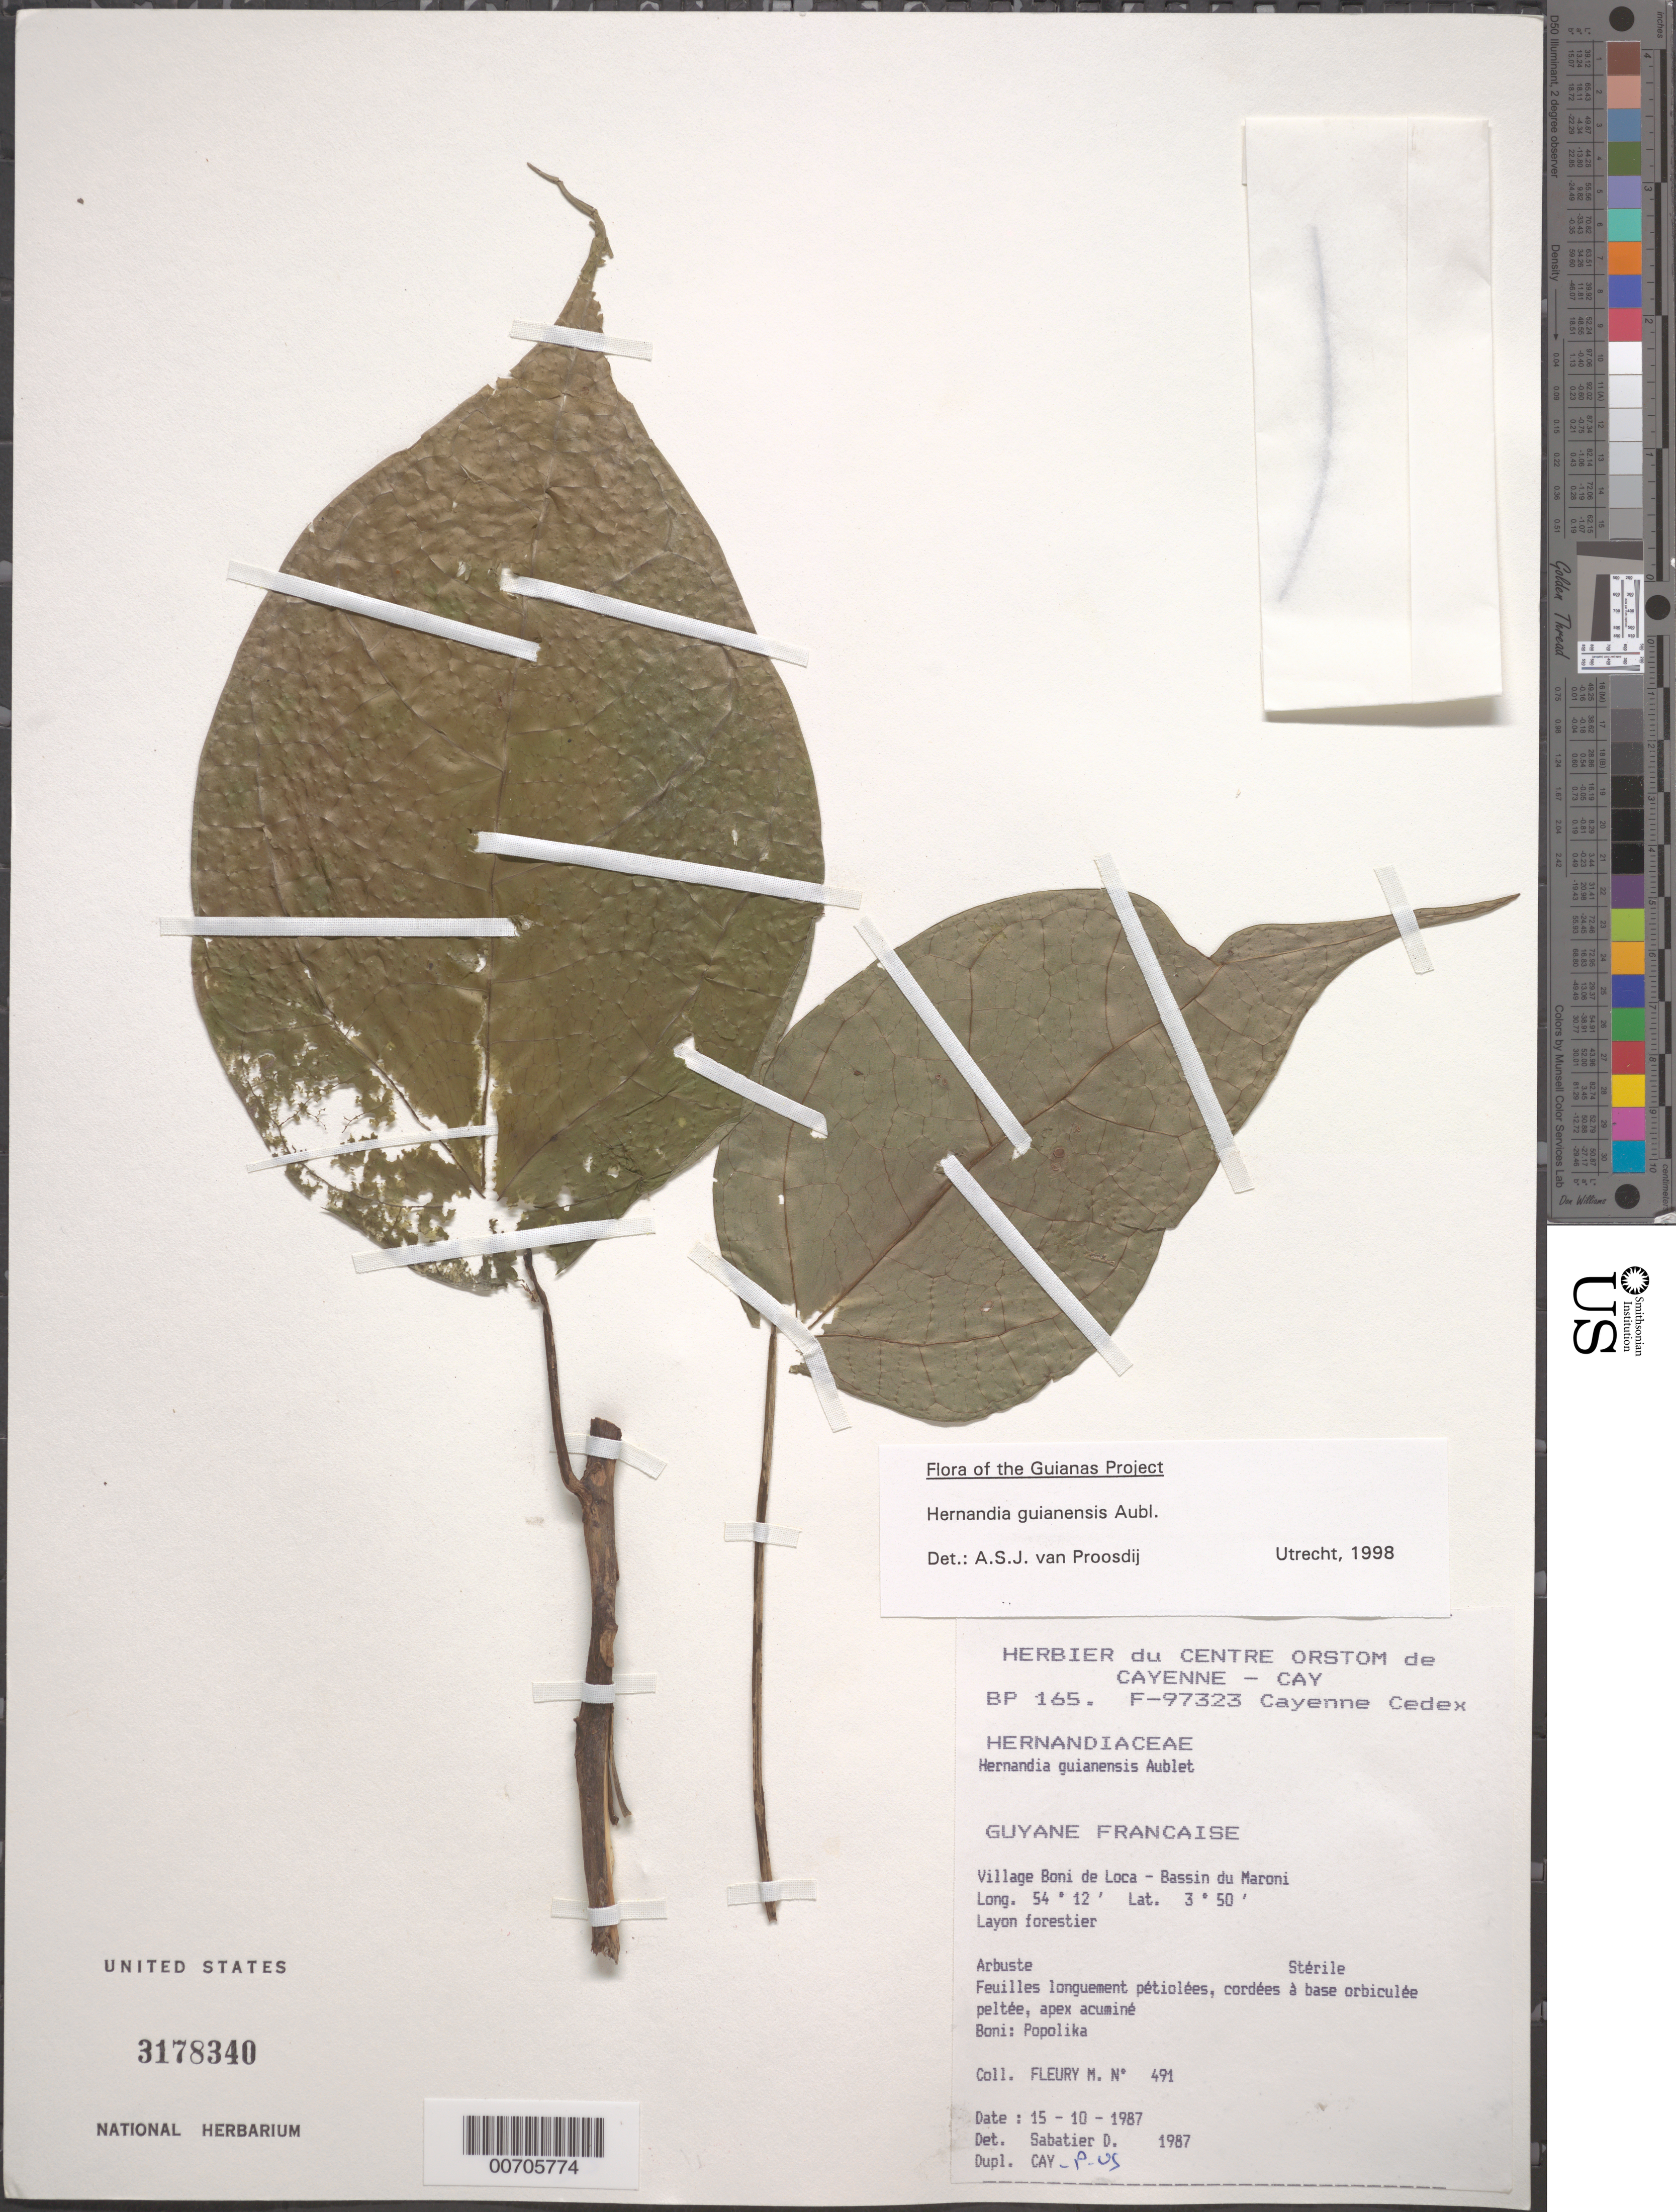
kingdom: Plantae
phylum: Tracheophyta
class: Magnoliopsida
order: Laurales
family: Hernandiaceae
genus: Hernandia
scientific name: Hernandia guianensis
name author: Aubl.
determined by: Proosdij, A. S. J. van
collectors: M. Fleury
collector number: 491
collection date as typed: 15-Oct-87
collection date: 1987-10-15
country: French Guiana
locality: Village Boni de Loca, Bassin du Maroni - Lawa, Route de Bonami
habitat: Forest trail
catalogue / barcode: US 3178340